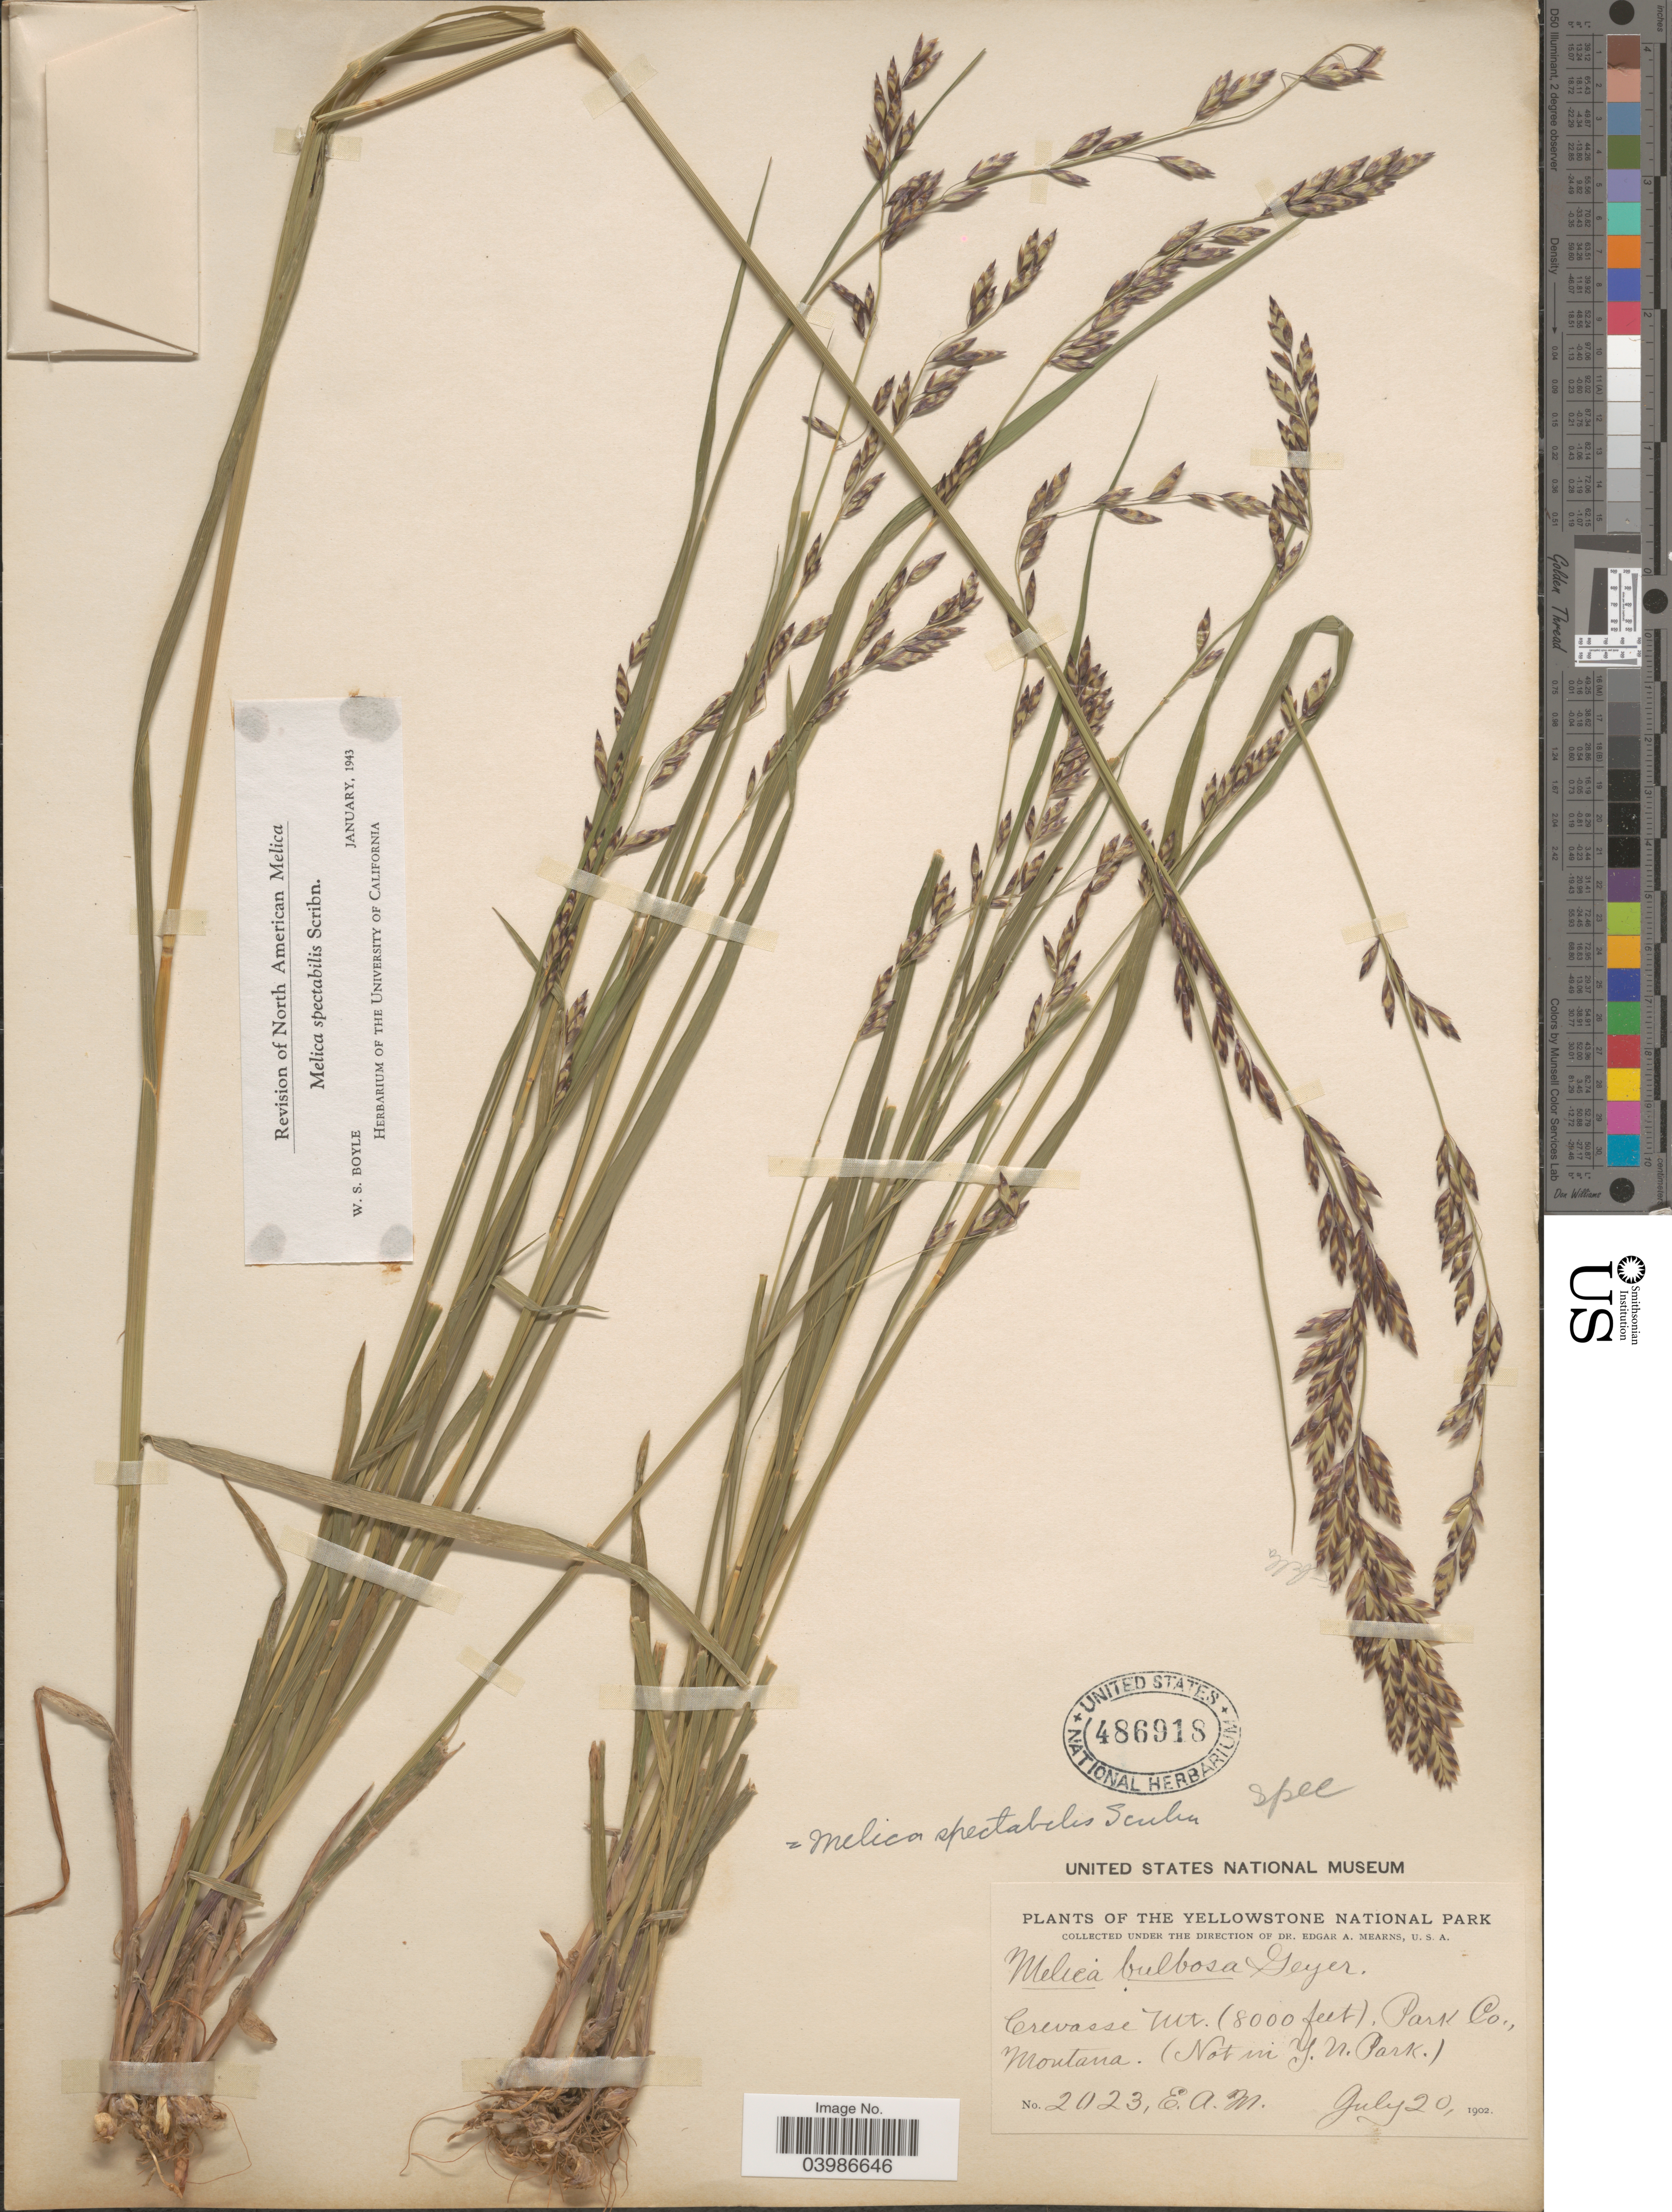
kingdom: Plantae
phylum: Tracheophyta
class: Liliopsida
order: Poales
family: Poaceae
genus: Melica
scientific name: Melica spectabilis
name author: Scribn.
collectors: E. A. Mearns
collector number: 2023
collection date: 1902-07-20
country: United States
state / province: Montana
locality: The Yellowstone National Park. Crevasse Mt., Park Co. (not in Y. N. Park)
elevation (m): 2438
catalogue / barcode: US 486918